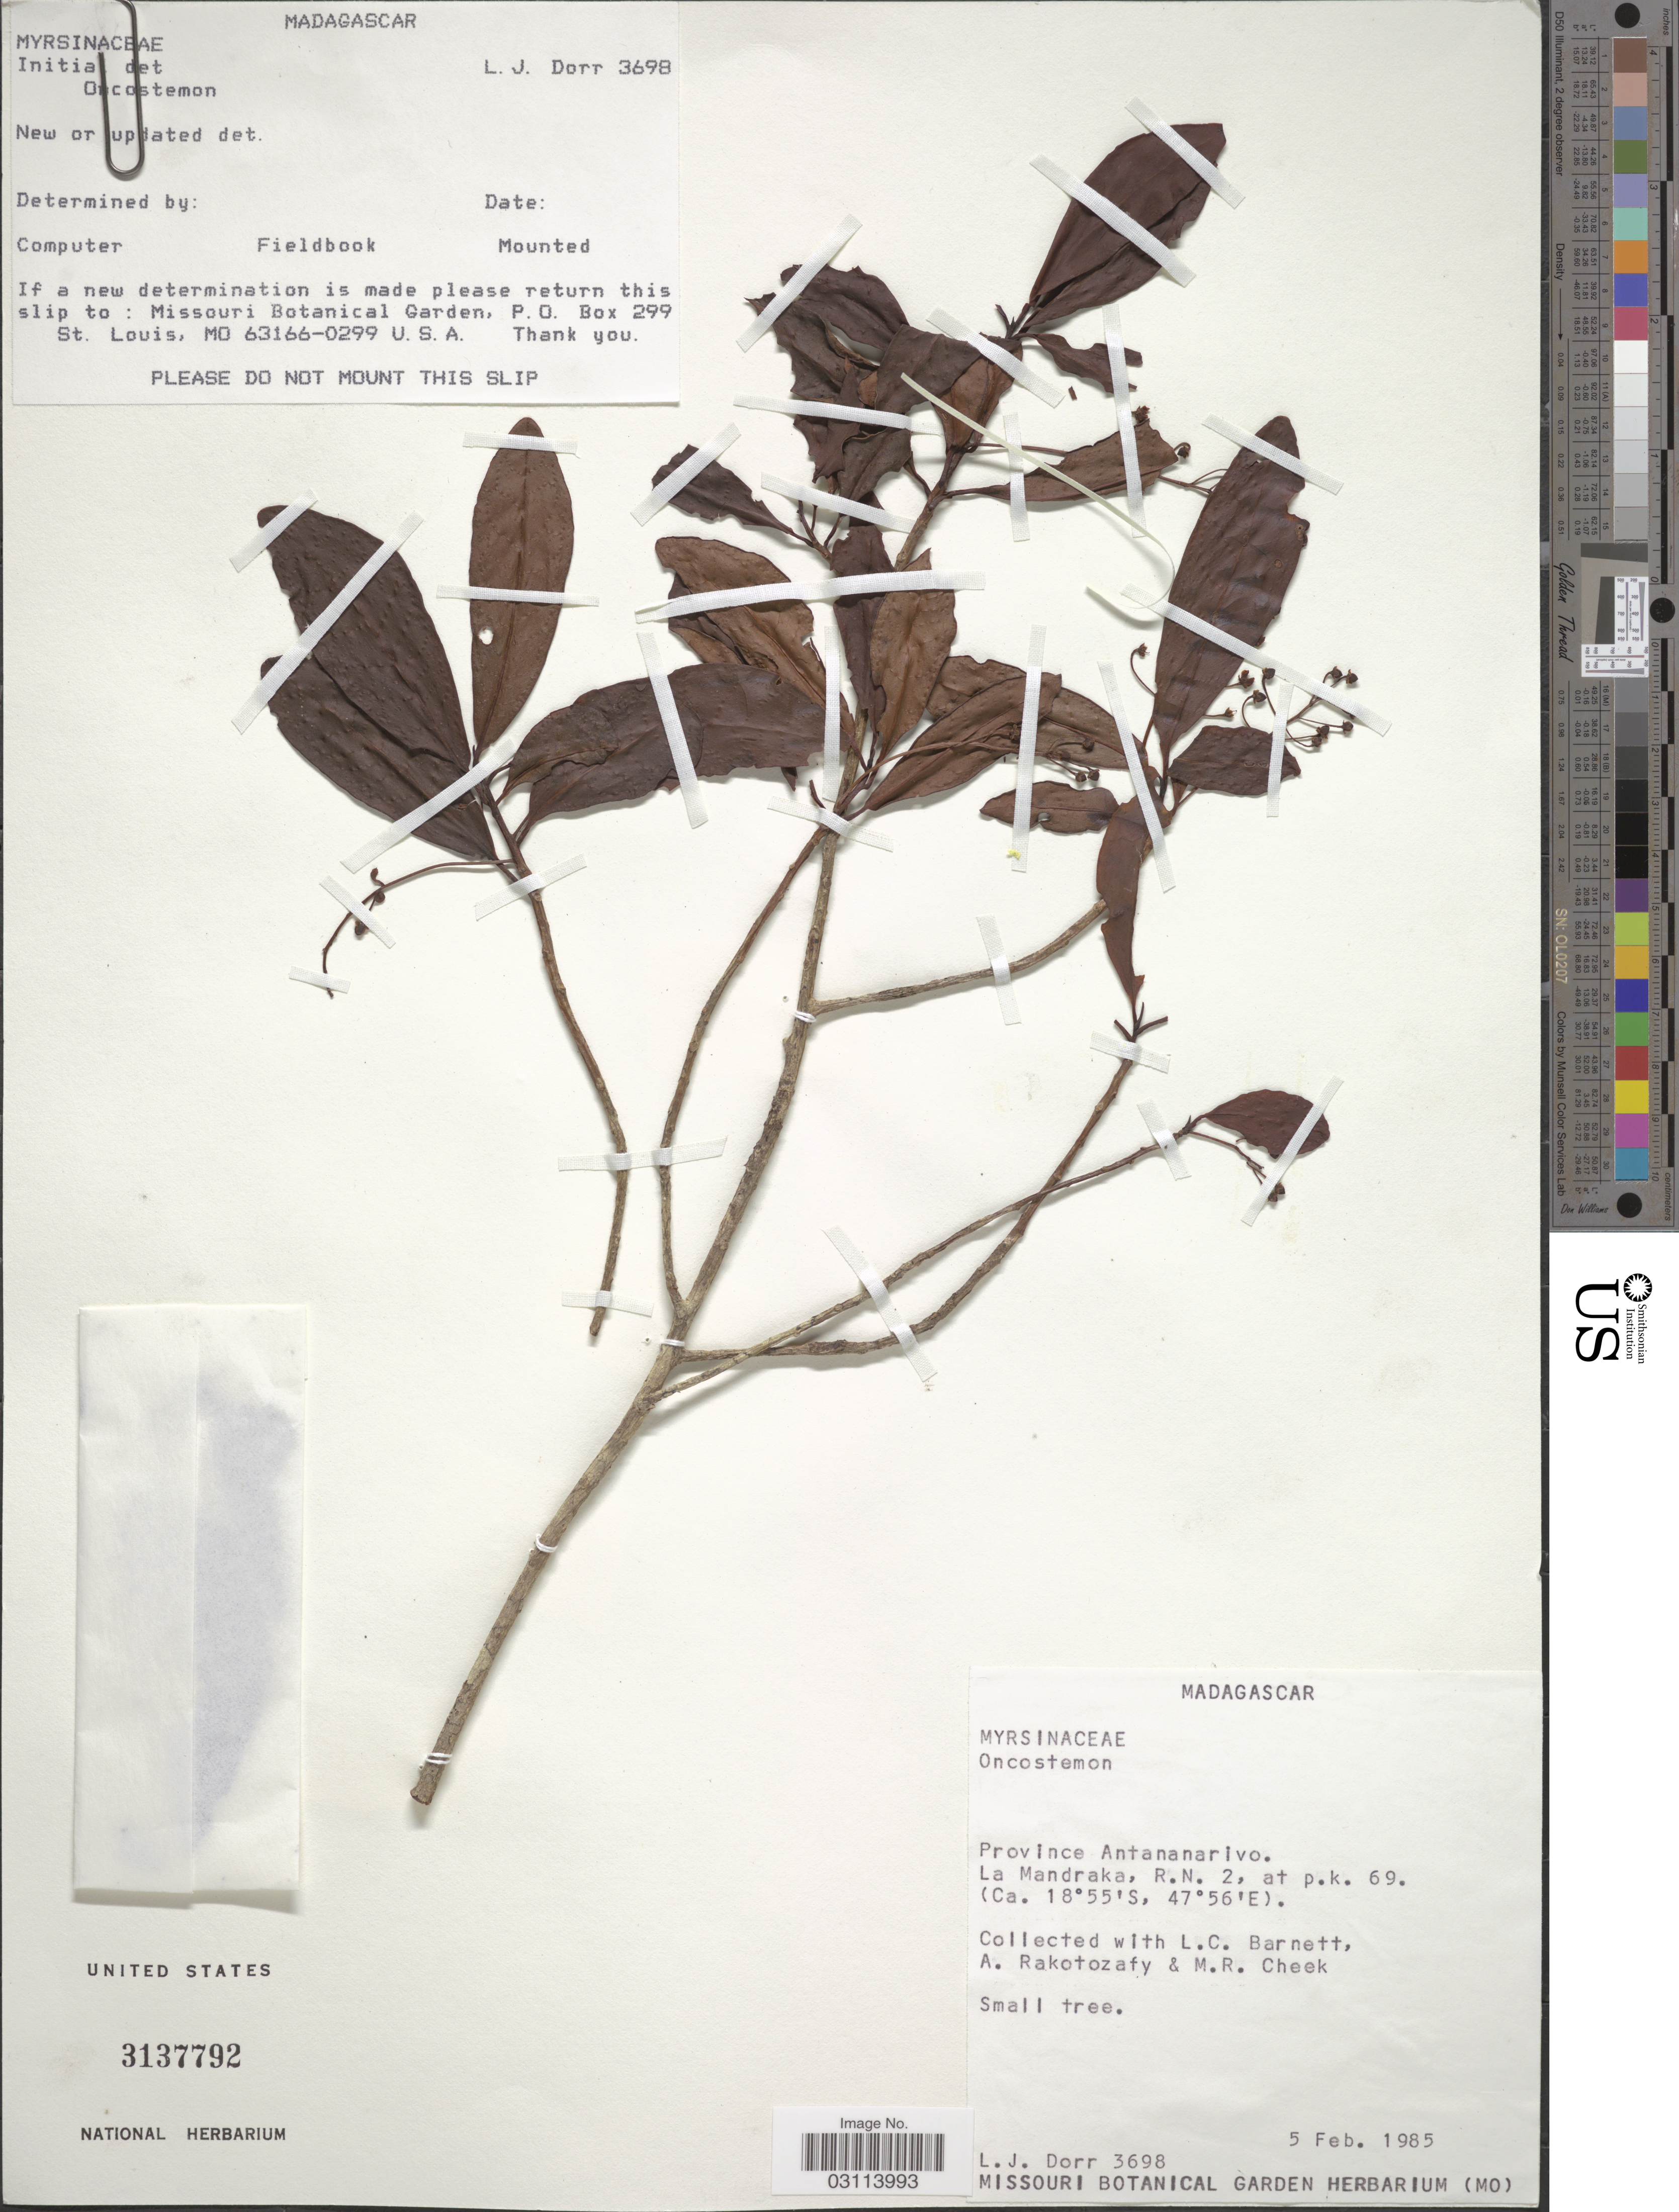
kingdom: Plantae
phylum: Tracheophyta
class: Magnoliopsida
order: Ericales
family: Primulaceae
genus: Oncostemon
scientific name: Oncostemon sp.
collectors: L. J. Dorr, L. C. Barnett, A. Rakotozafy & M. Cheek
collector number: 3698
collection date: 1985-02-05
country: Madagascar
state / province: Analamanga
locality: La Mandraka, R.N. 2, at p.k. 69.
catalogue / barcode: US 3137792